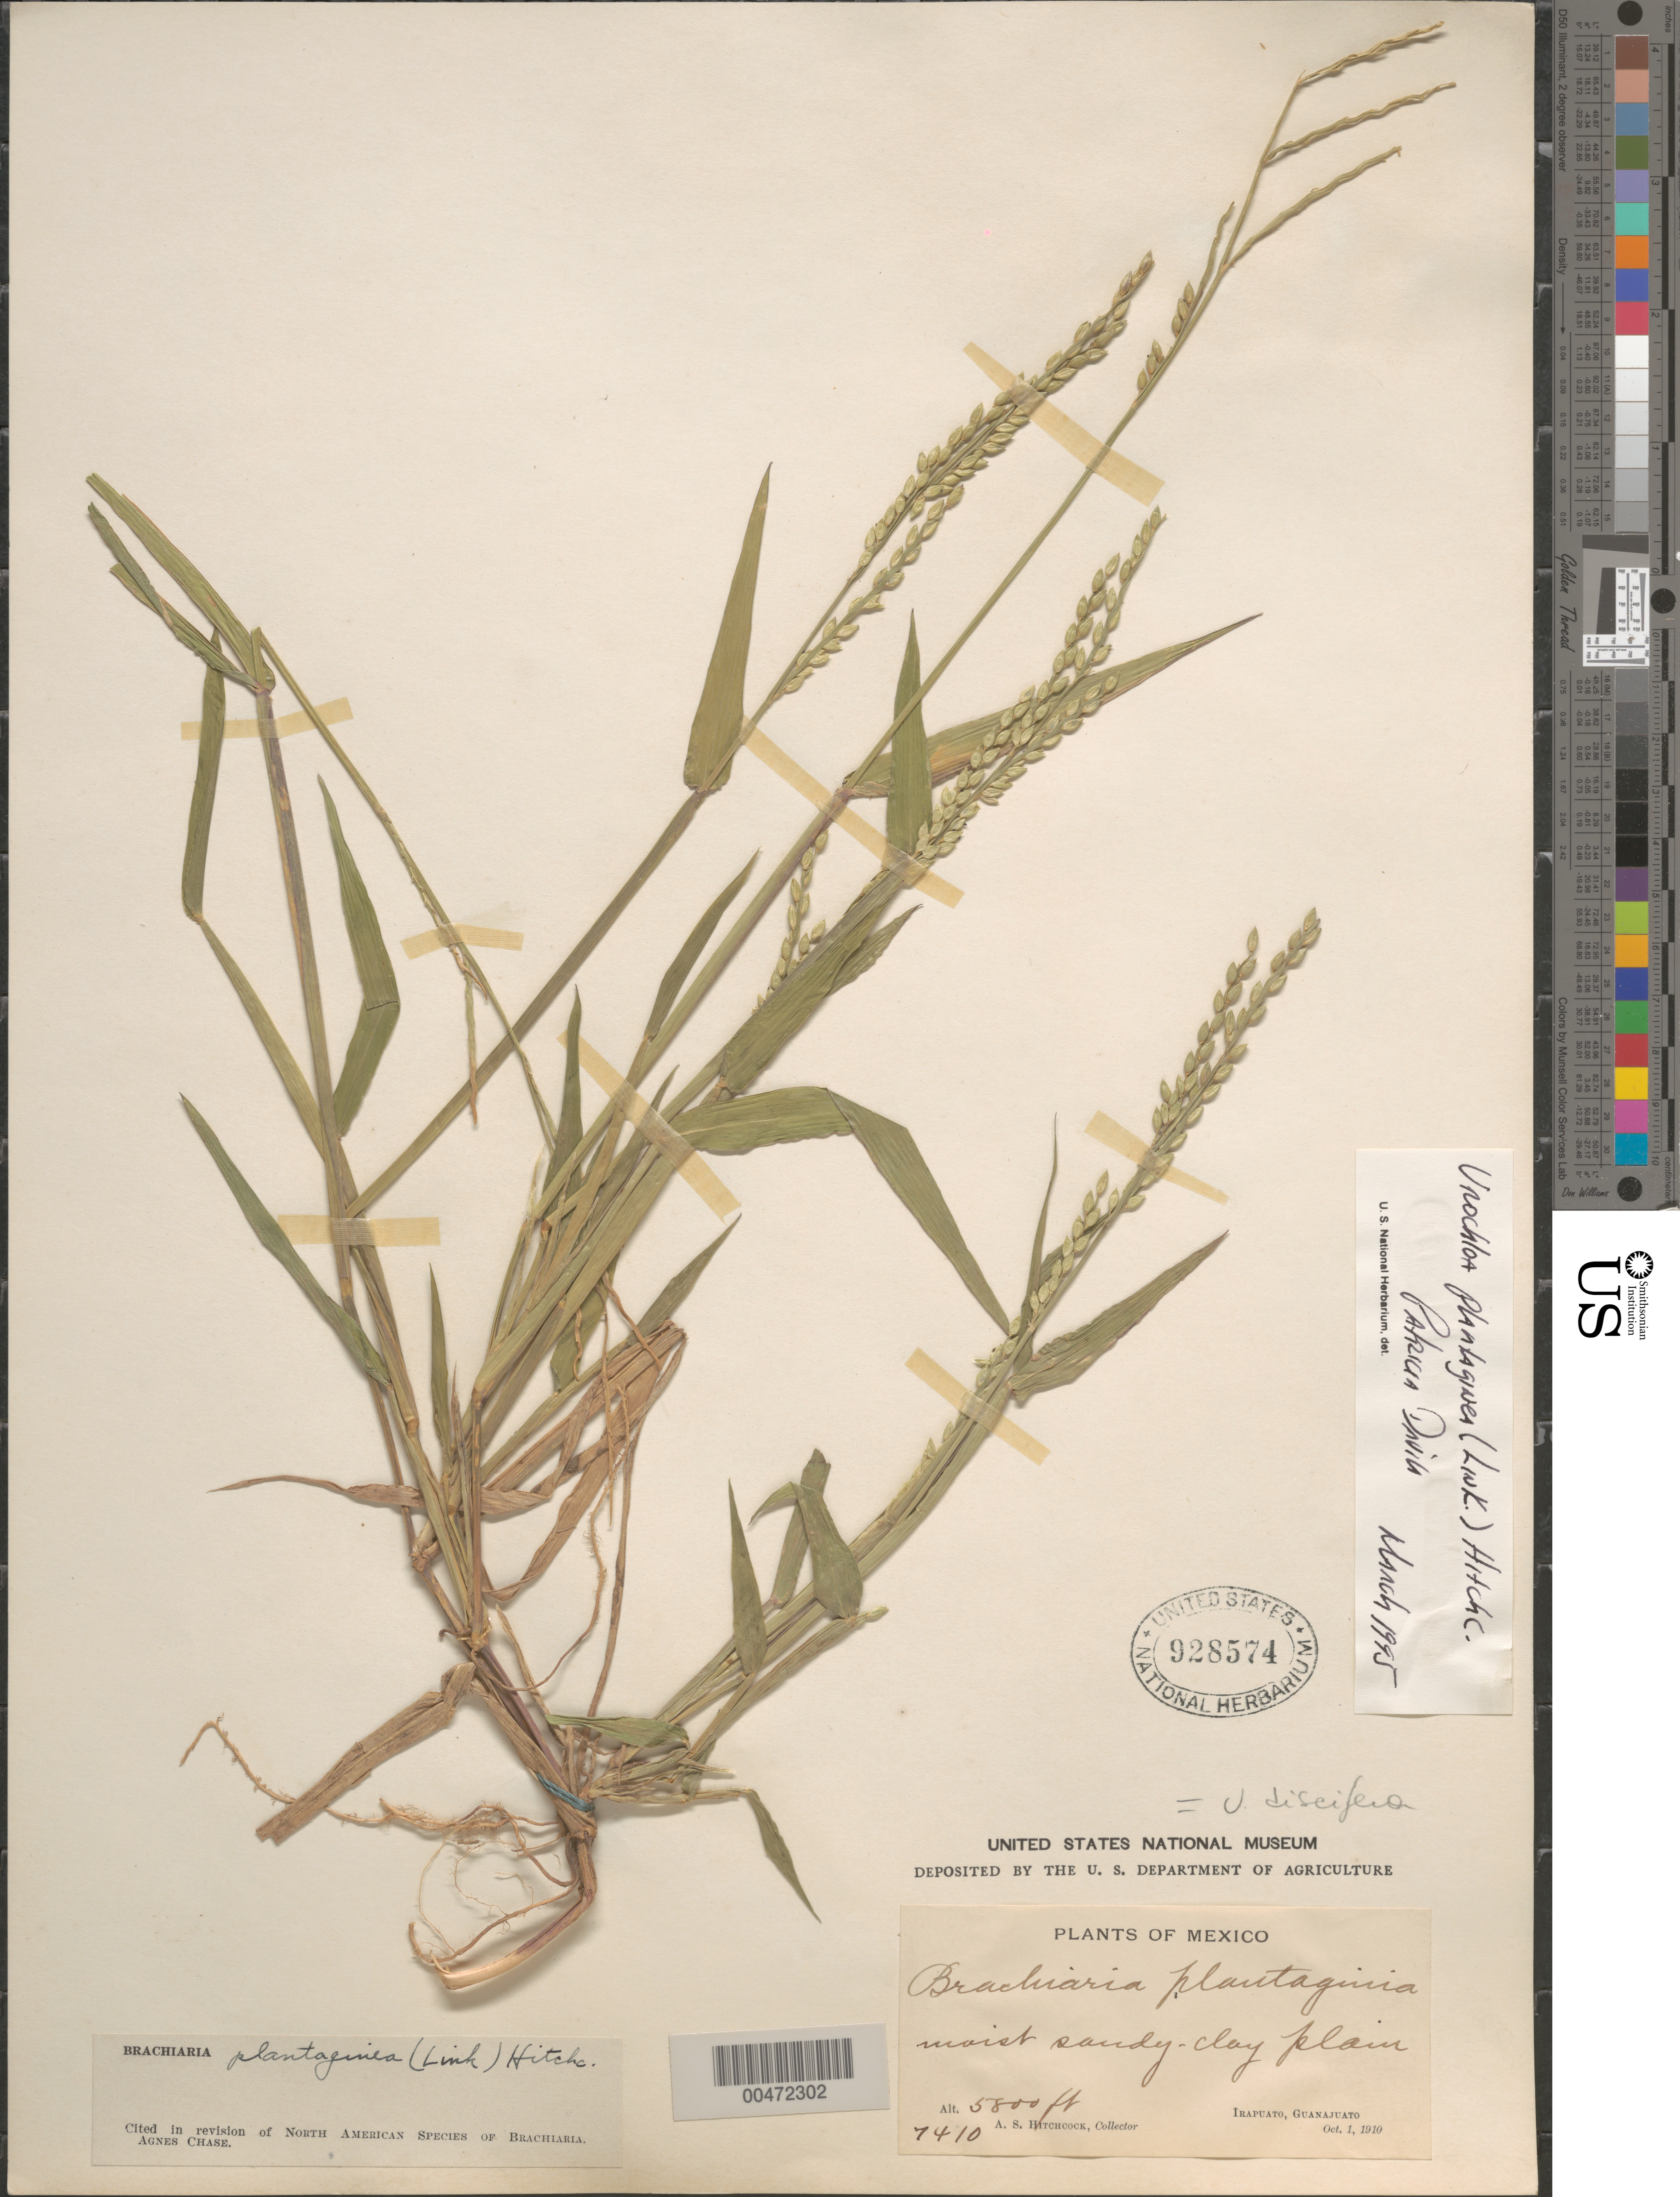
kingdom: Plantae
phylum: Tracheophyta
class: Liliopsida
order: Poales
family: Poaceae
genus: Urochloa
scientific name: Urochloa plantiginea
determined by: Dávila, P. D.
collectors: A. S. Hitchcock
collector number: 7410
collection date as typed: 1 Oct 1910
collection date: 1910-10-01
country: Mexico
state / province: Guanajuato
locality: Irapuato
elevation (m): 1768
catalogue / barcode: US 928574